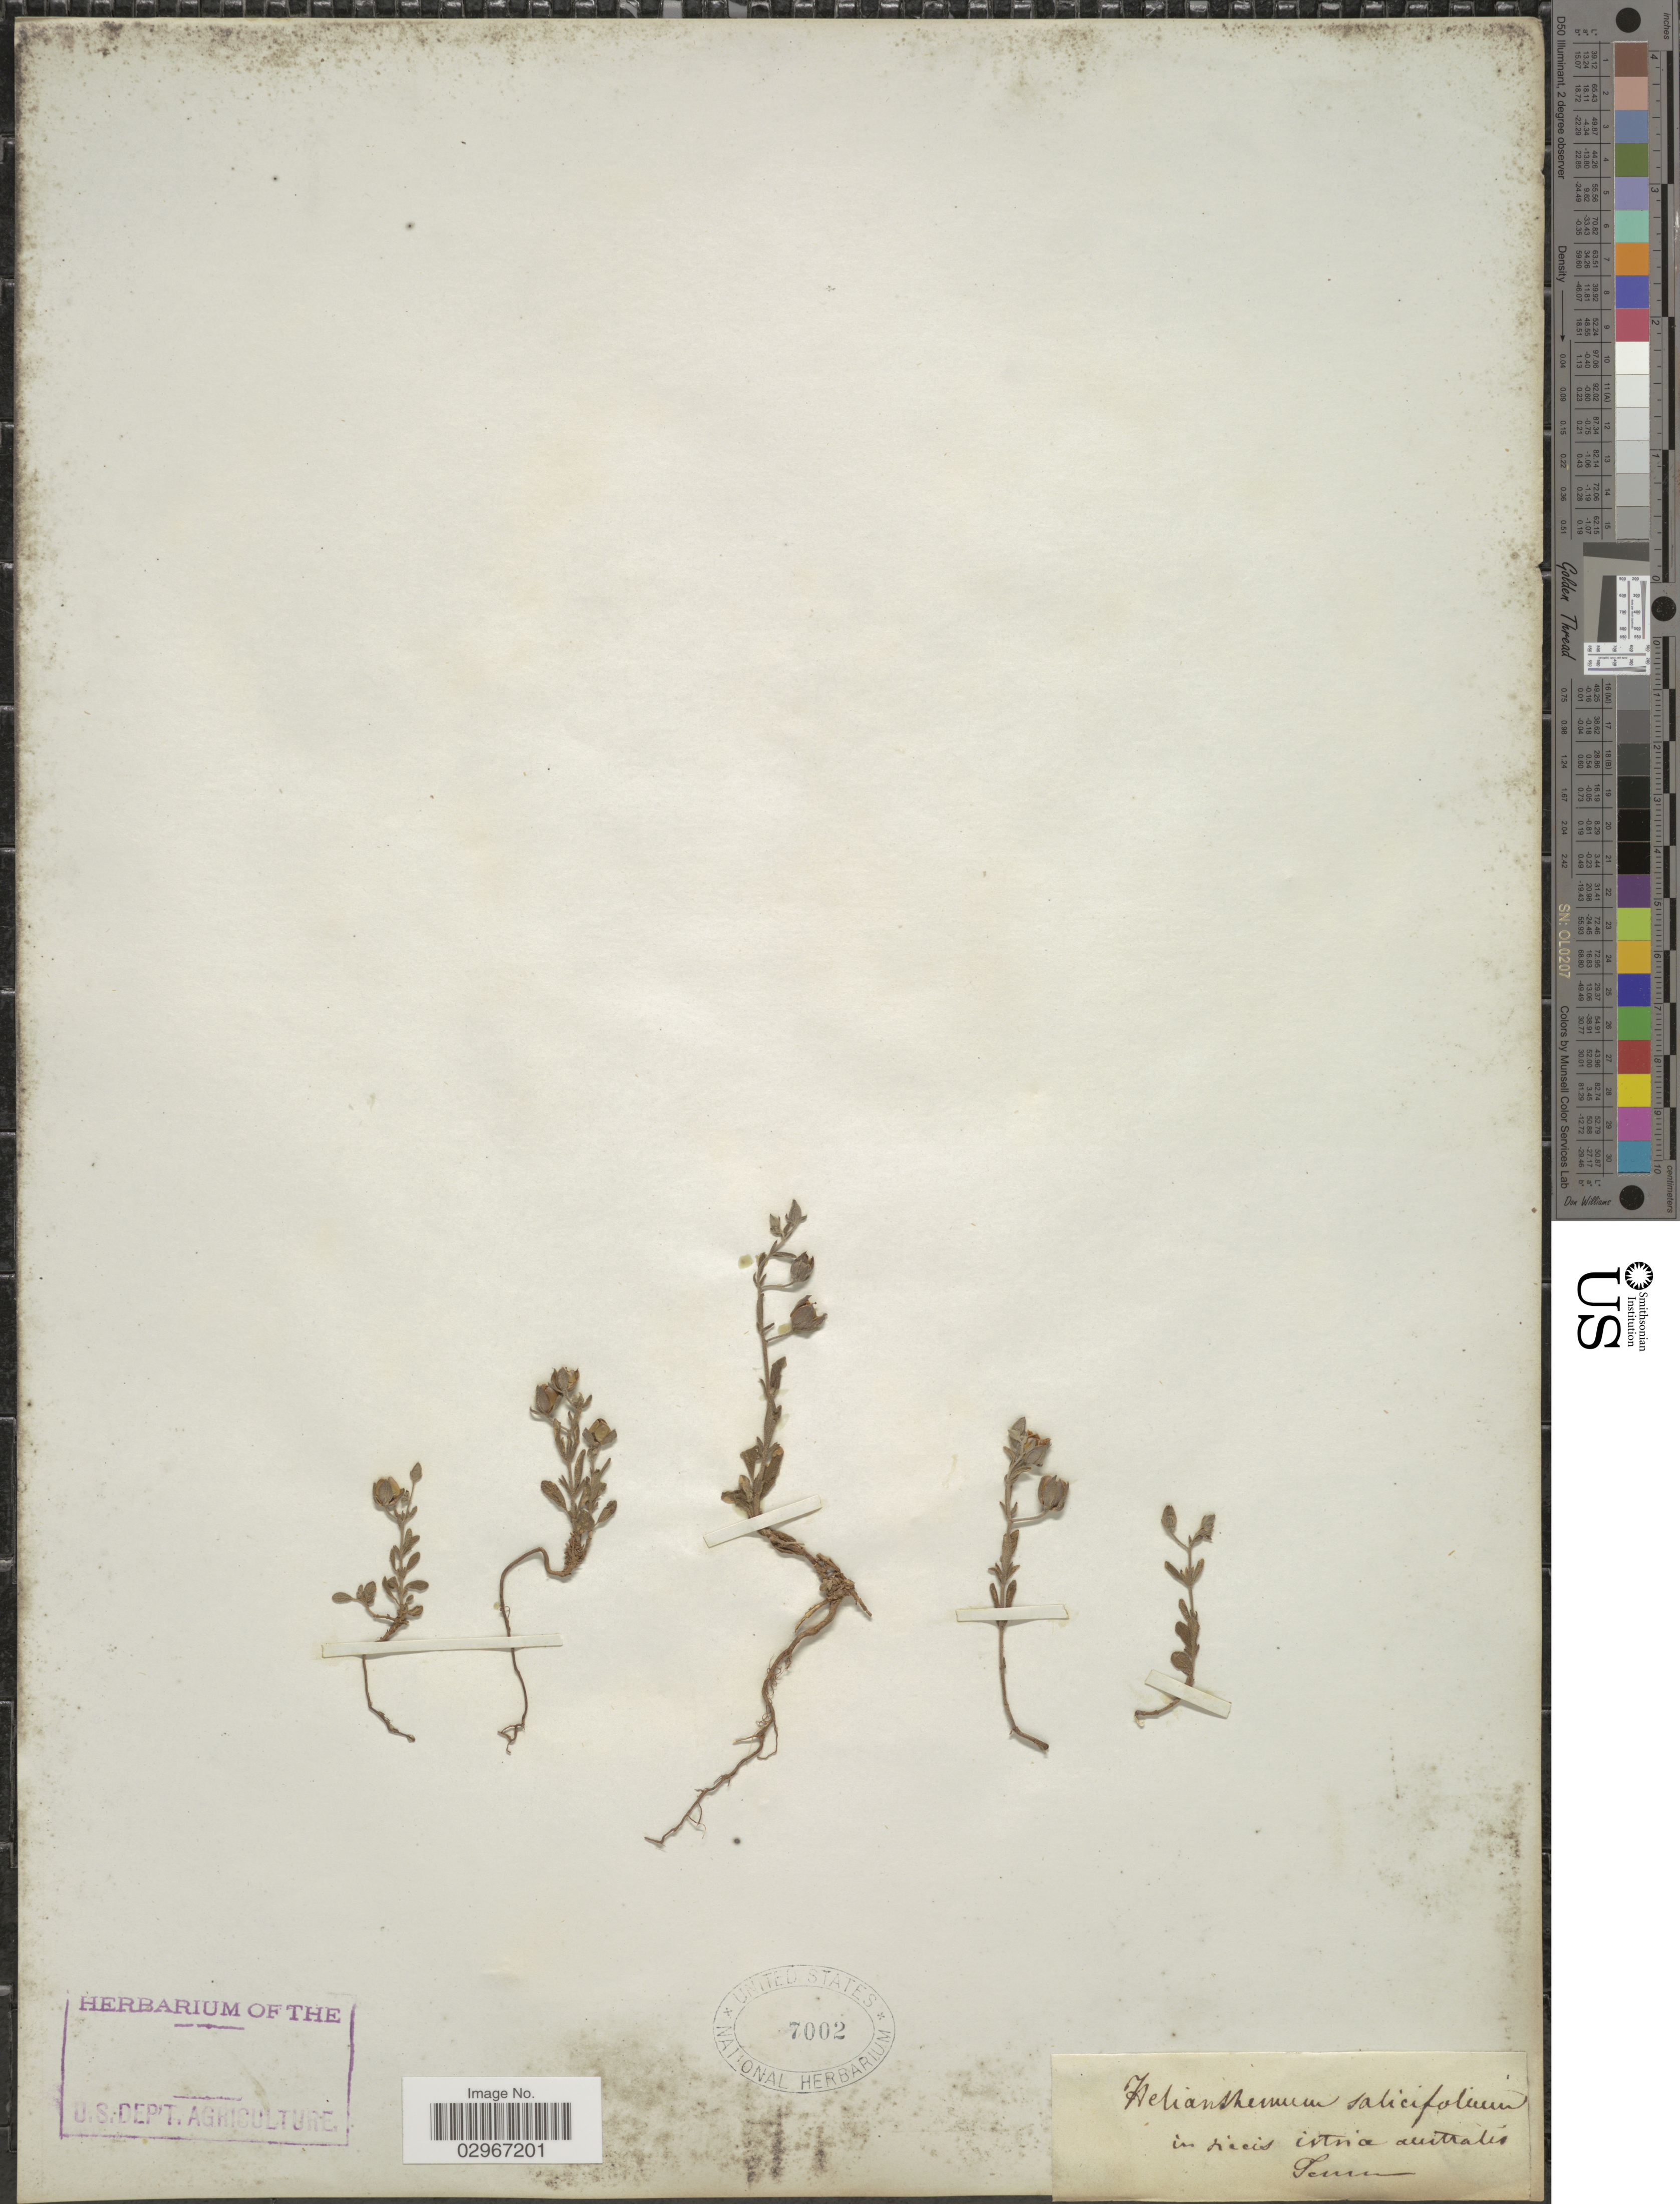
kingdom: Plantae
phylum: Tracheophyta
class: Magnoliopsida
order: Malvales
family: Cistaceae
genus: Helianthemum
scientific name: Helianthemum salicifolium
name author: (L.) Mill.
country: Croatia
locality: Insiccis istria [interpreted] australis.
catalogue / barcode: US 7002